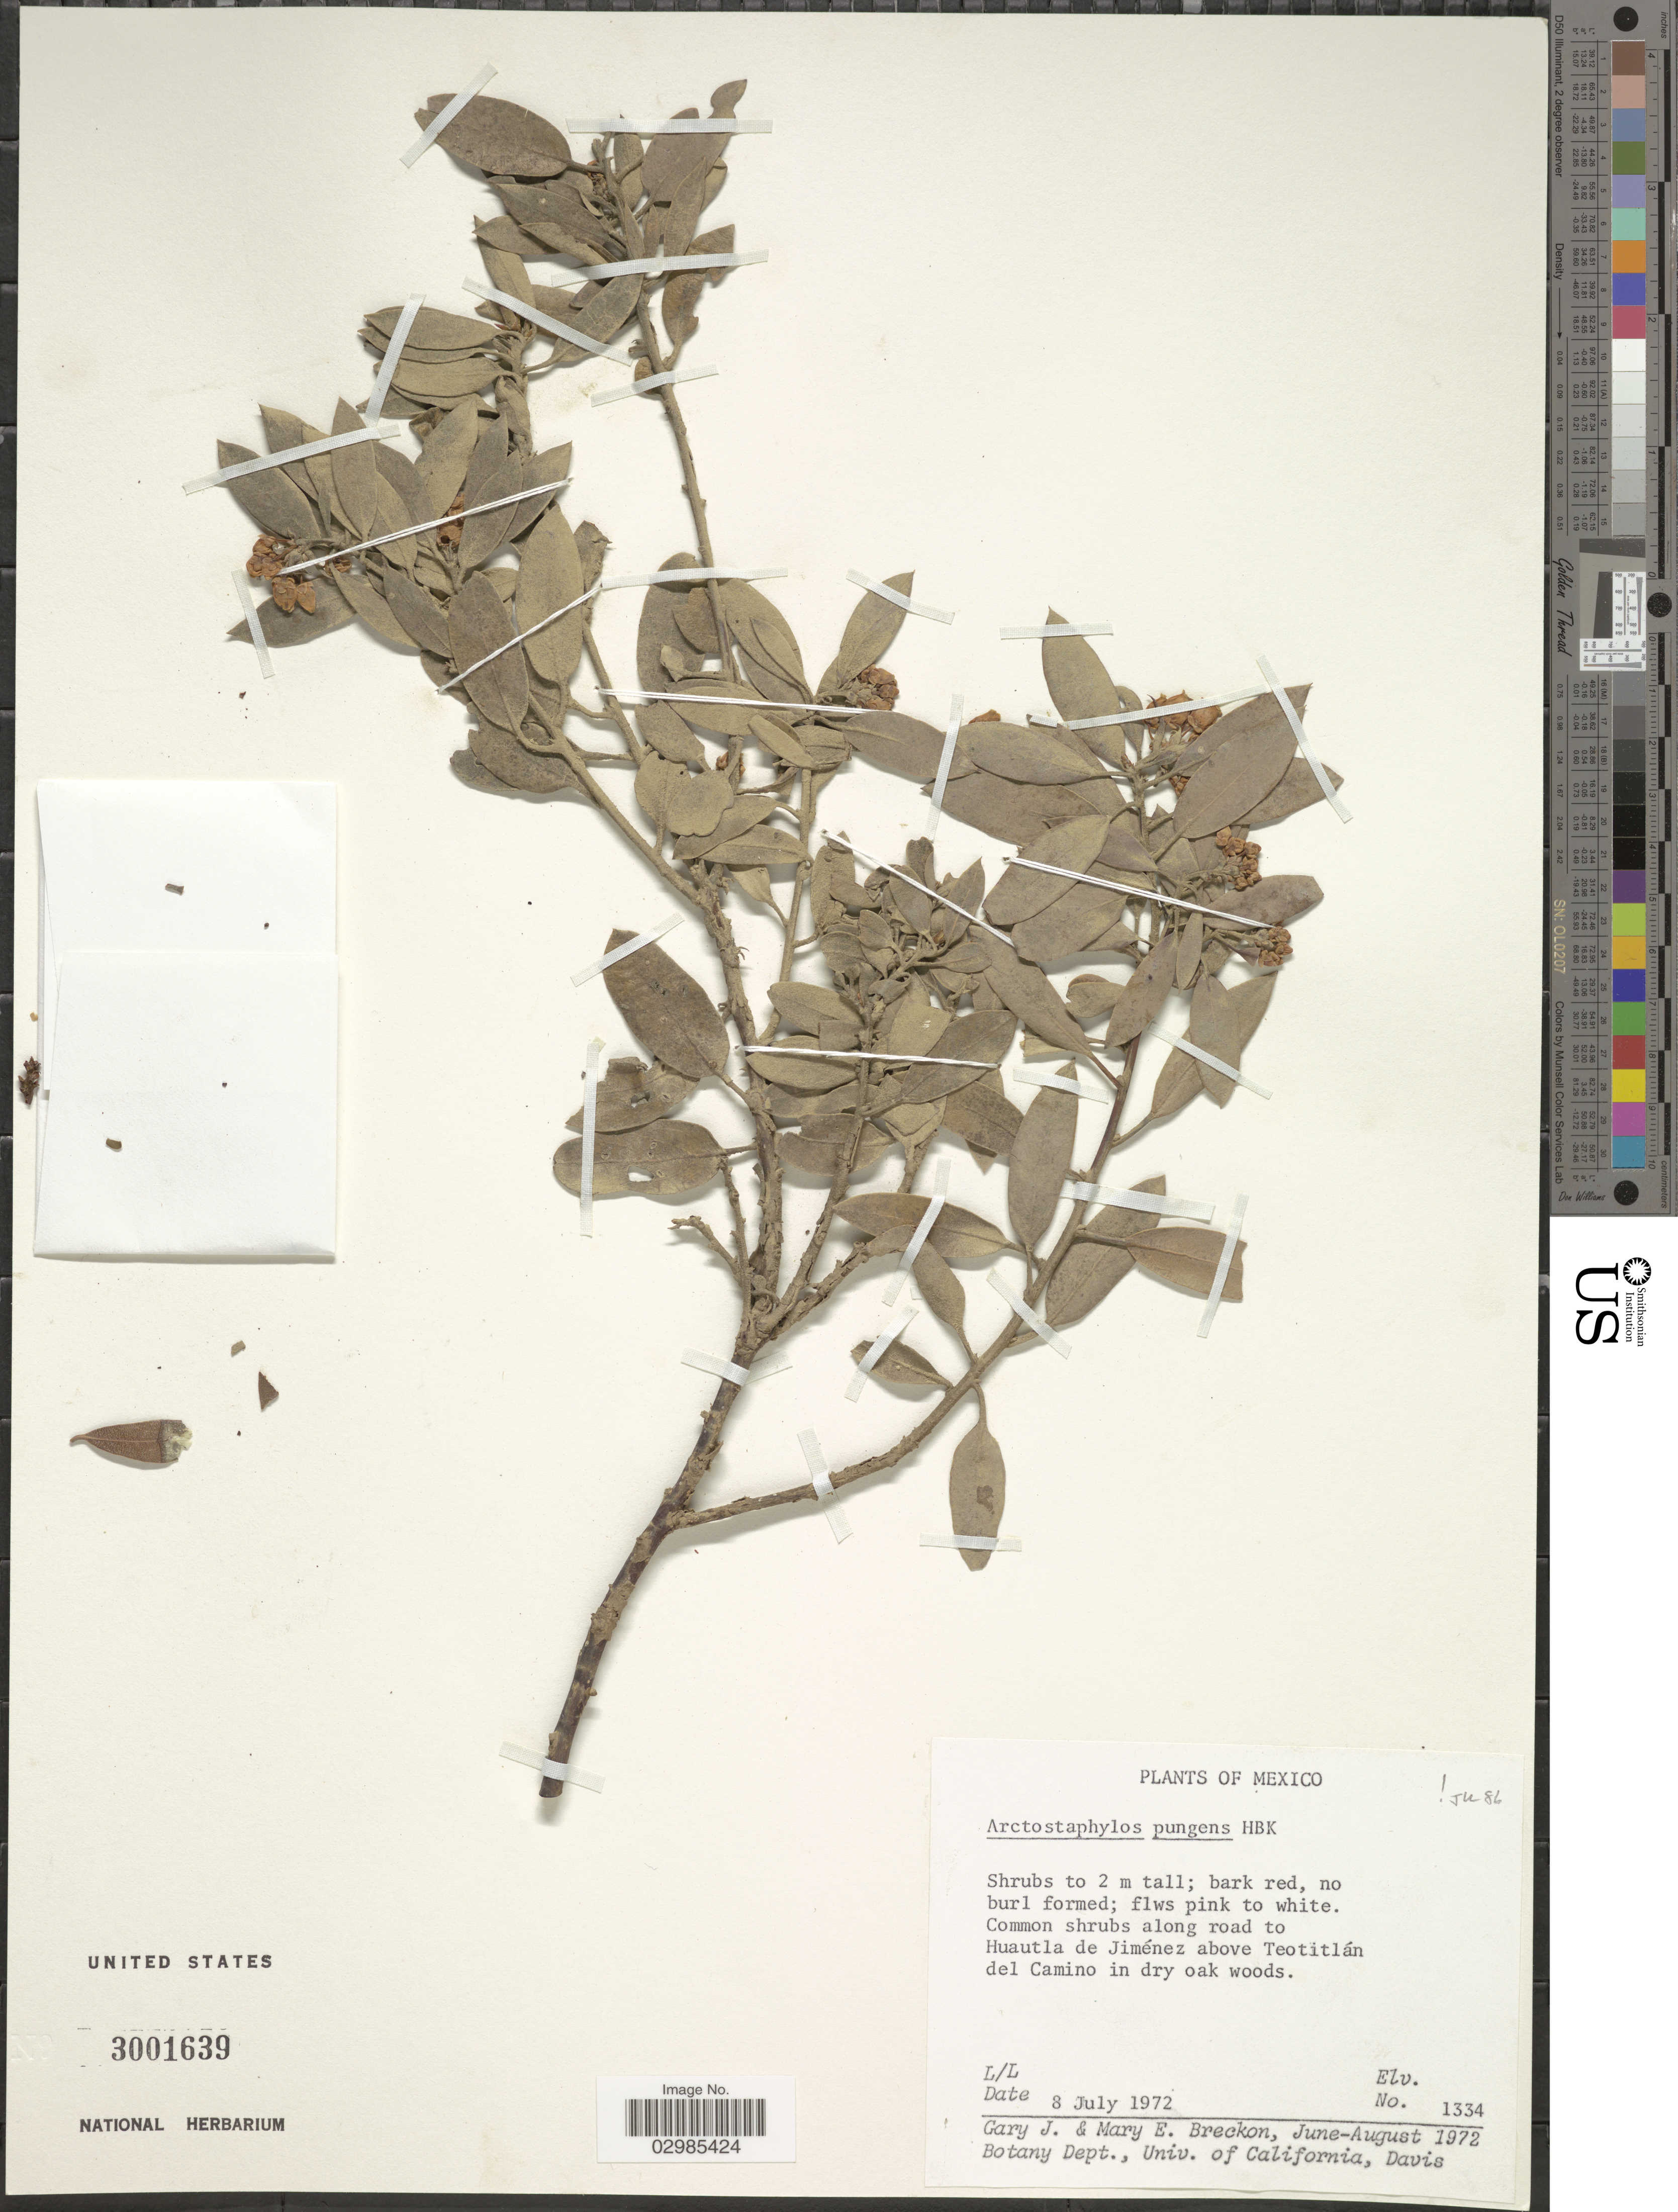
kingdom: Plantae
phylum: Tracheophyta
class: Magnoliopsida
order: Ericales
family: Ericaceae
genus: Arctostaphylos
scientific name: Arctostaphylos pungens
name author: Kunth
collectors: G. Breckon & M. E. Breckon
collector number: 1334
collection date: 1972-07-08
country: Mexico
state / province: Oaxaca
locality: Common shrubs along road to Huautla de Jiménez above Teotitlán del camino on dry oak woods.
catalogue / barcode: US 3001639